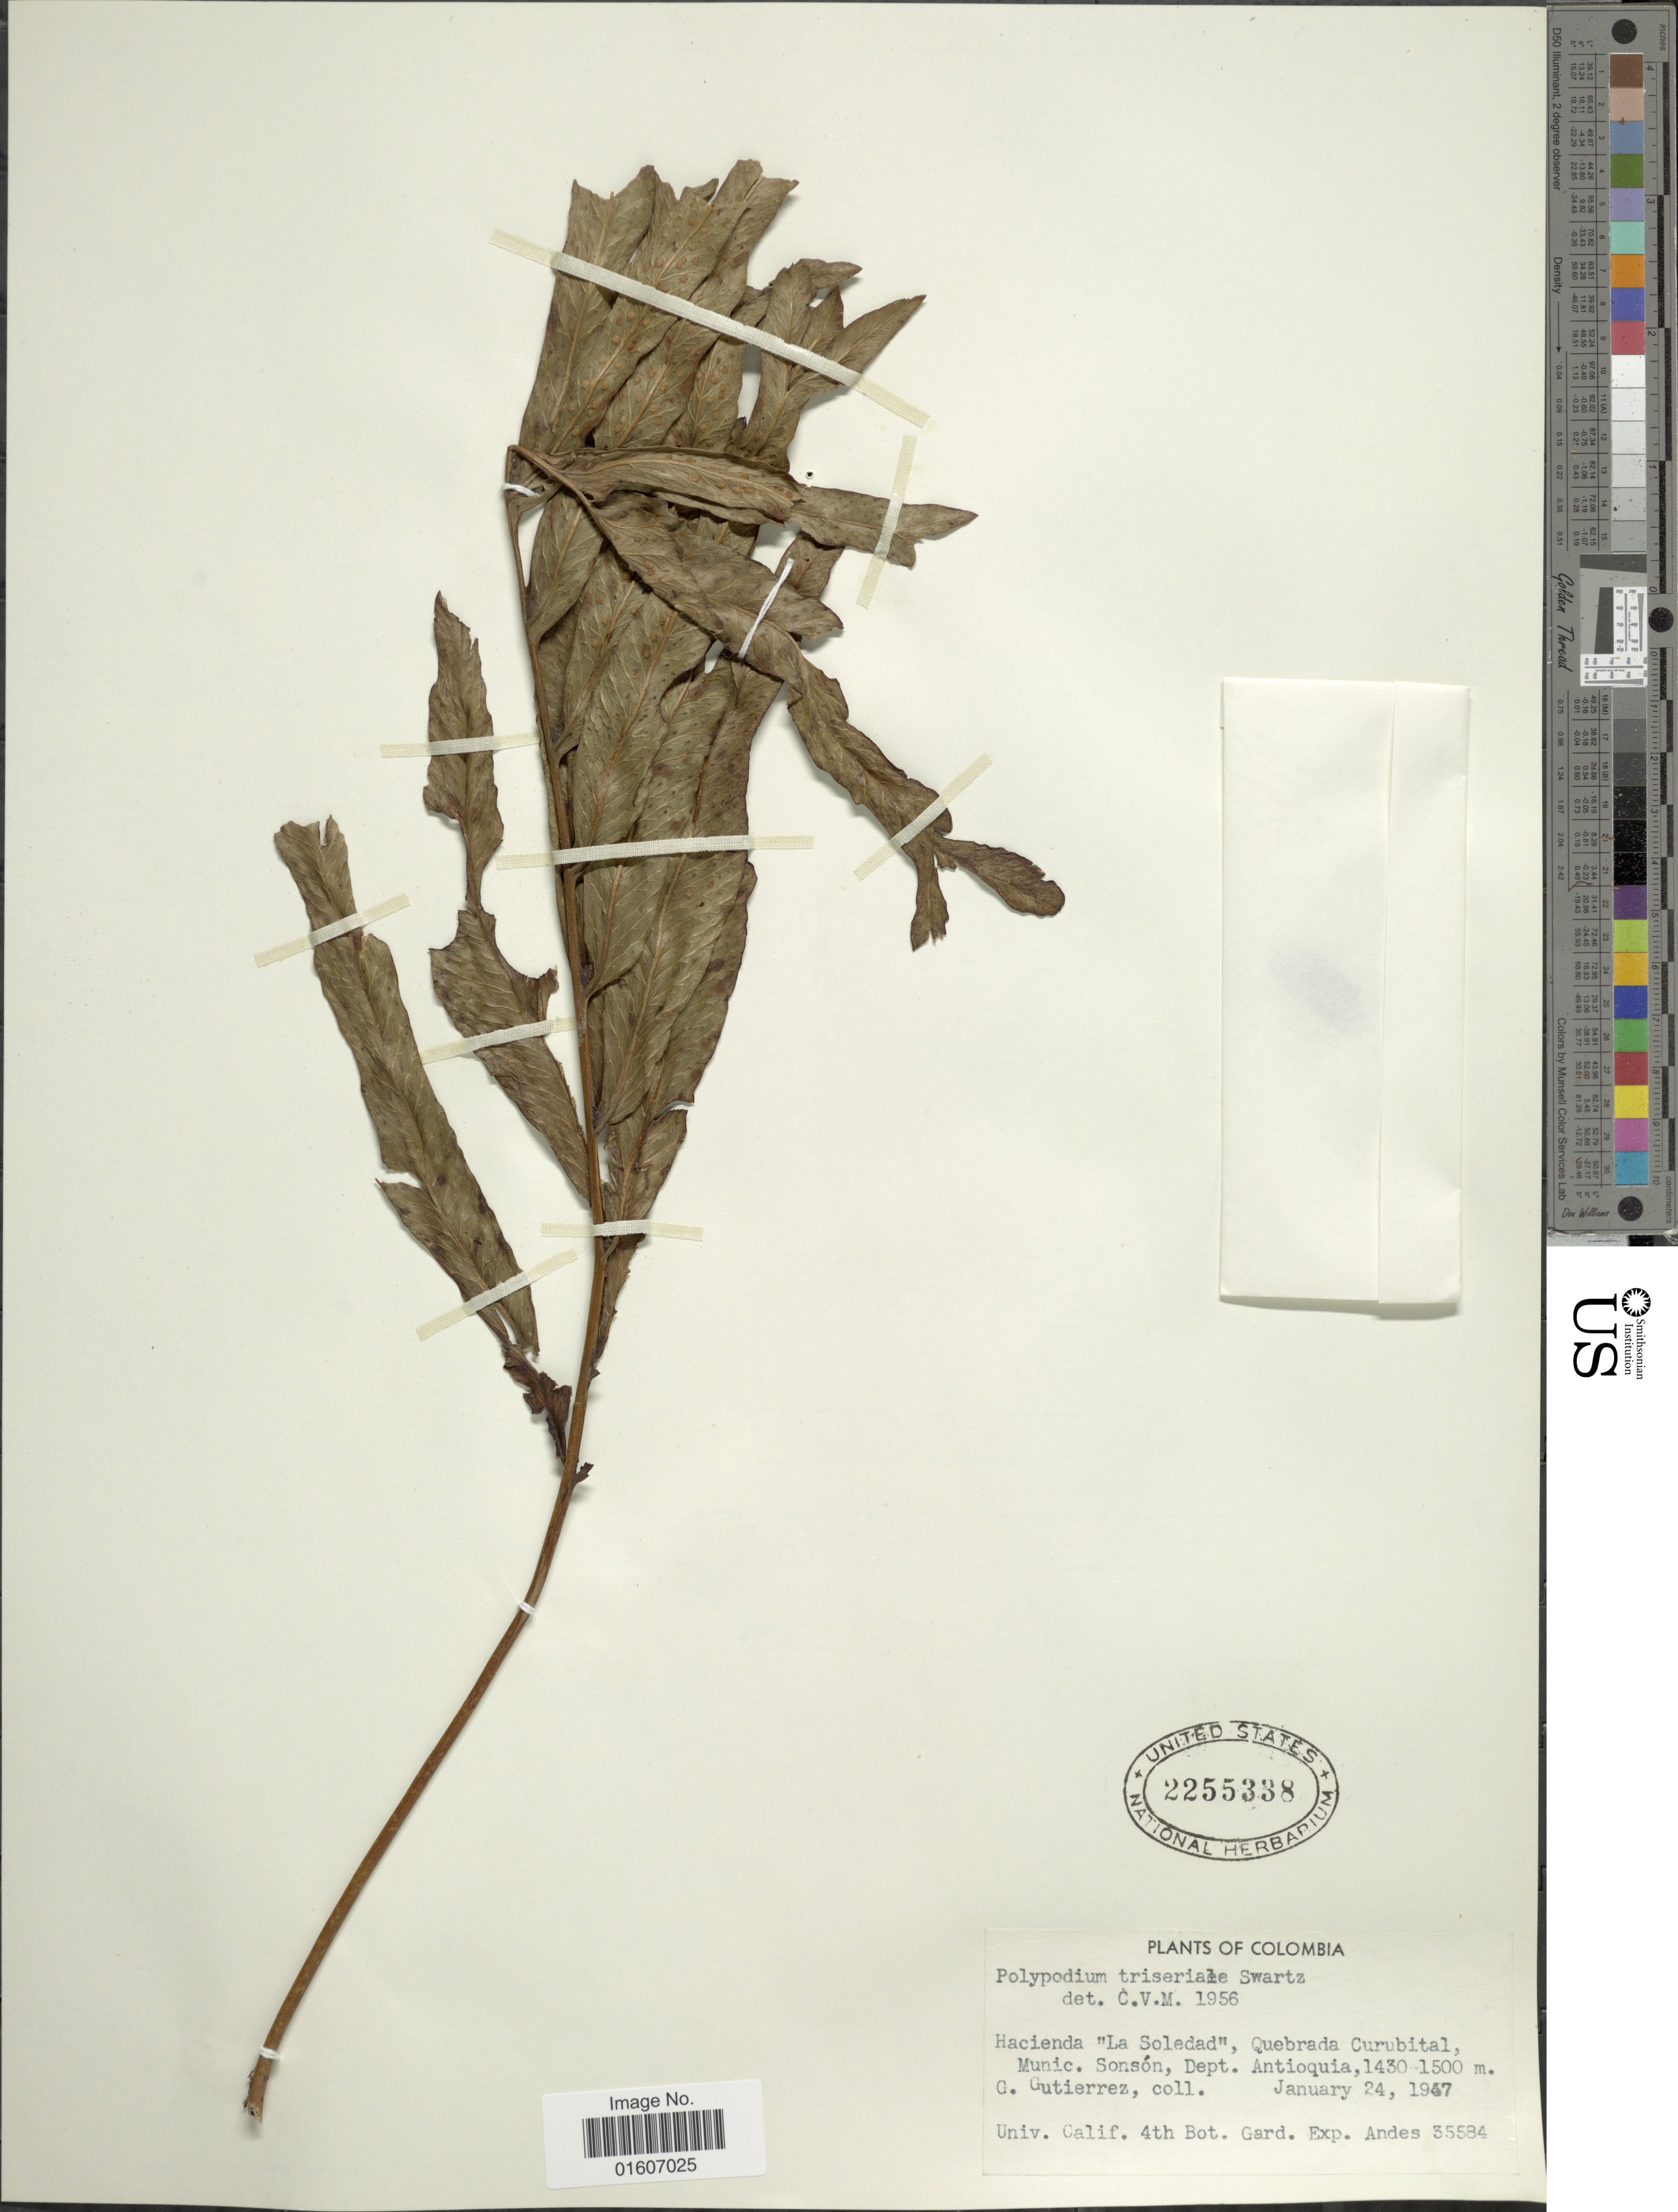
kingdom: Plantae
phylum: Tracheophyta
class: Polypodiopsida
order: Polypodiales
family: Polypodiaceae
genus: Serpocaulon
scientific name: Serpocaulon triseriale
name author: (Sw.) A.R. Sm.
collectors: G. Gutierrez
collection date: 1947-01-24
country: Colombia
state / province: Antioquia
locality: Hacienda 'La Soledad', Quebrada Curubital, Munic. Sonsón, Dept. Antioquia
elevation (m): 1500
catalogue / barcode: US 2255338